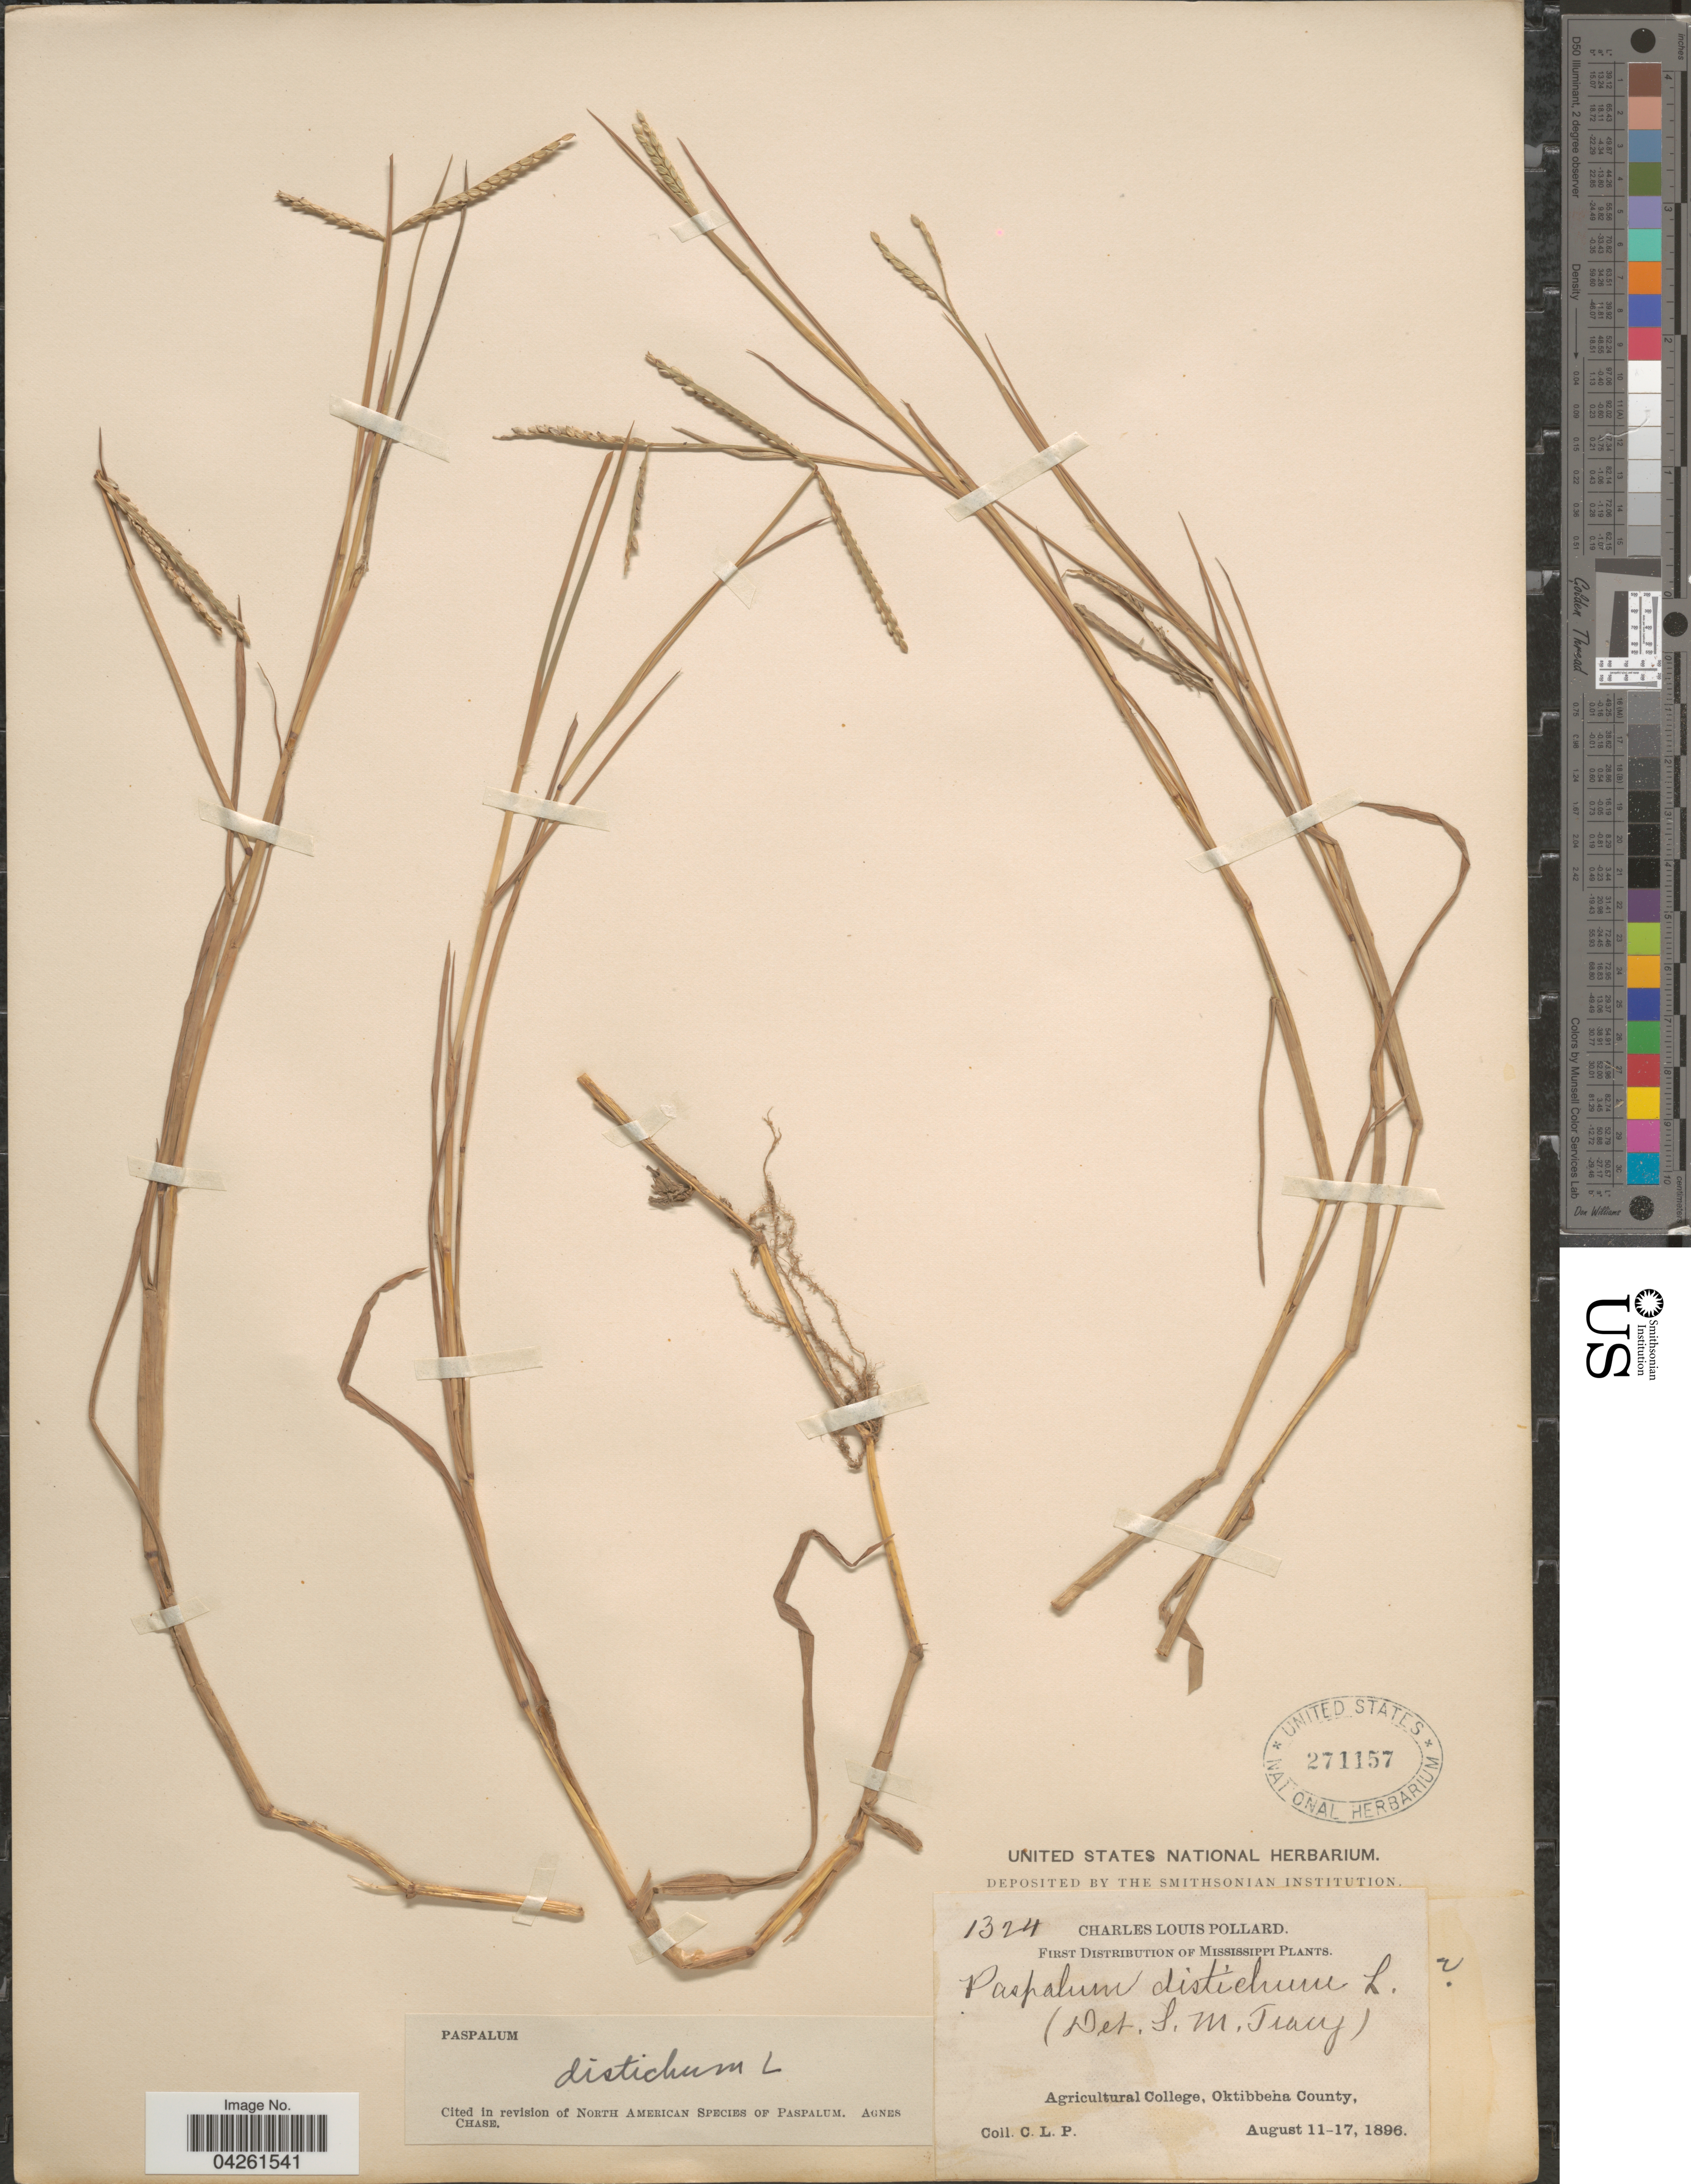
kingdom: Plantae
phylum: Tracheophyta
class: Liliopsida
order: Poales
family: Poaceae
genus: Paspalum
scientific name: Paspalum distichum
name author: L.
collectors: C. L. Pollard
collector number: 1324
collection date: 1896-08-11/1896-08-17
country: United States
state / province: Mississippi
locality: Agricultural College, Oktibbeha County.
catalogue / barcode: US 271157